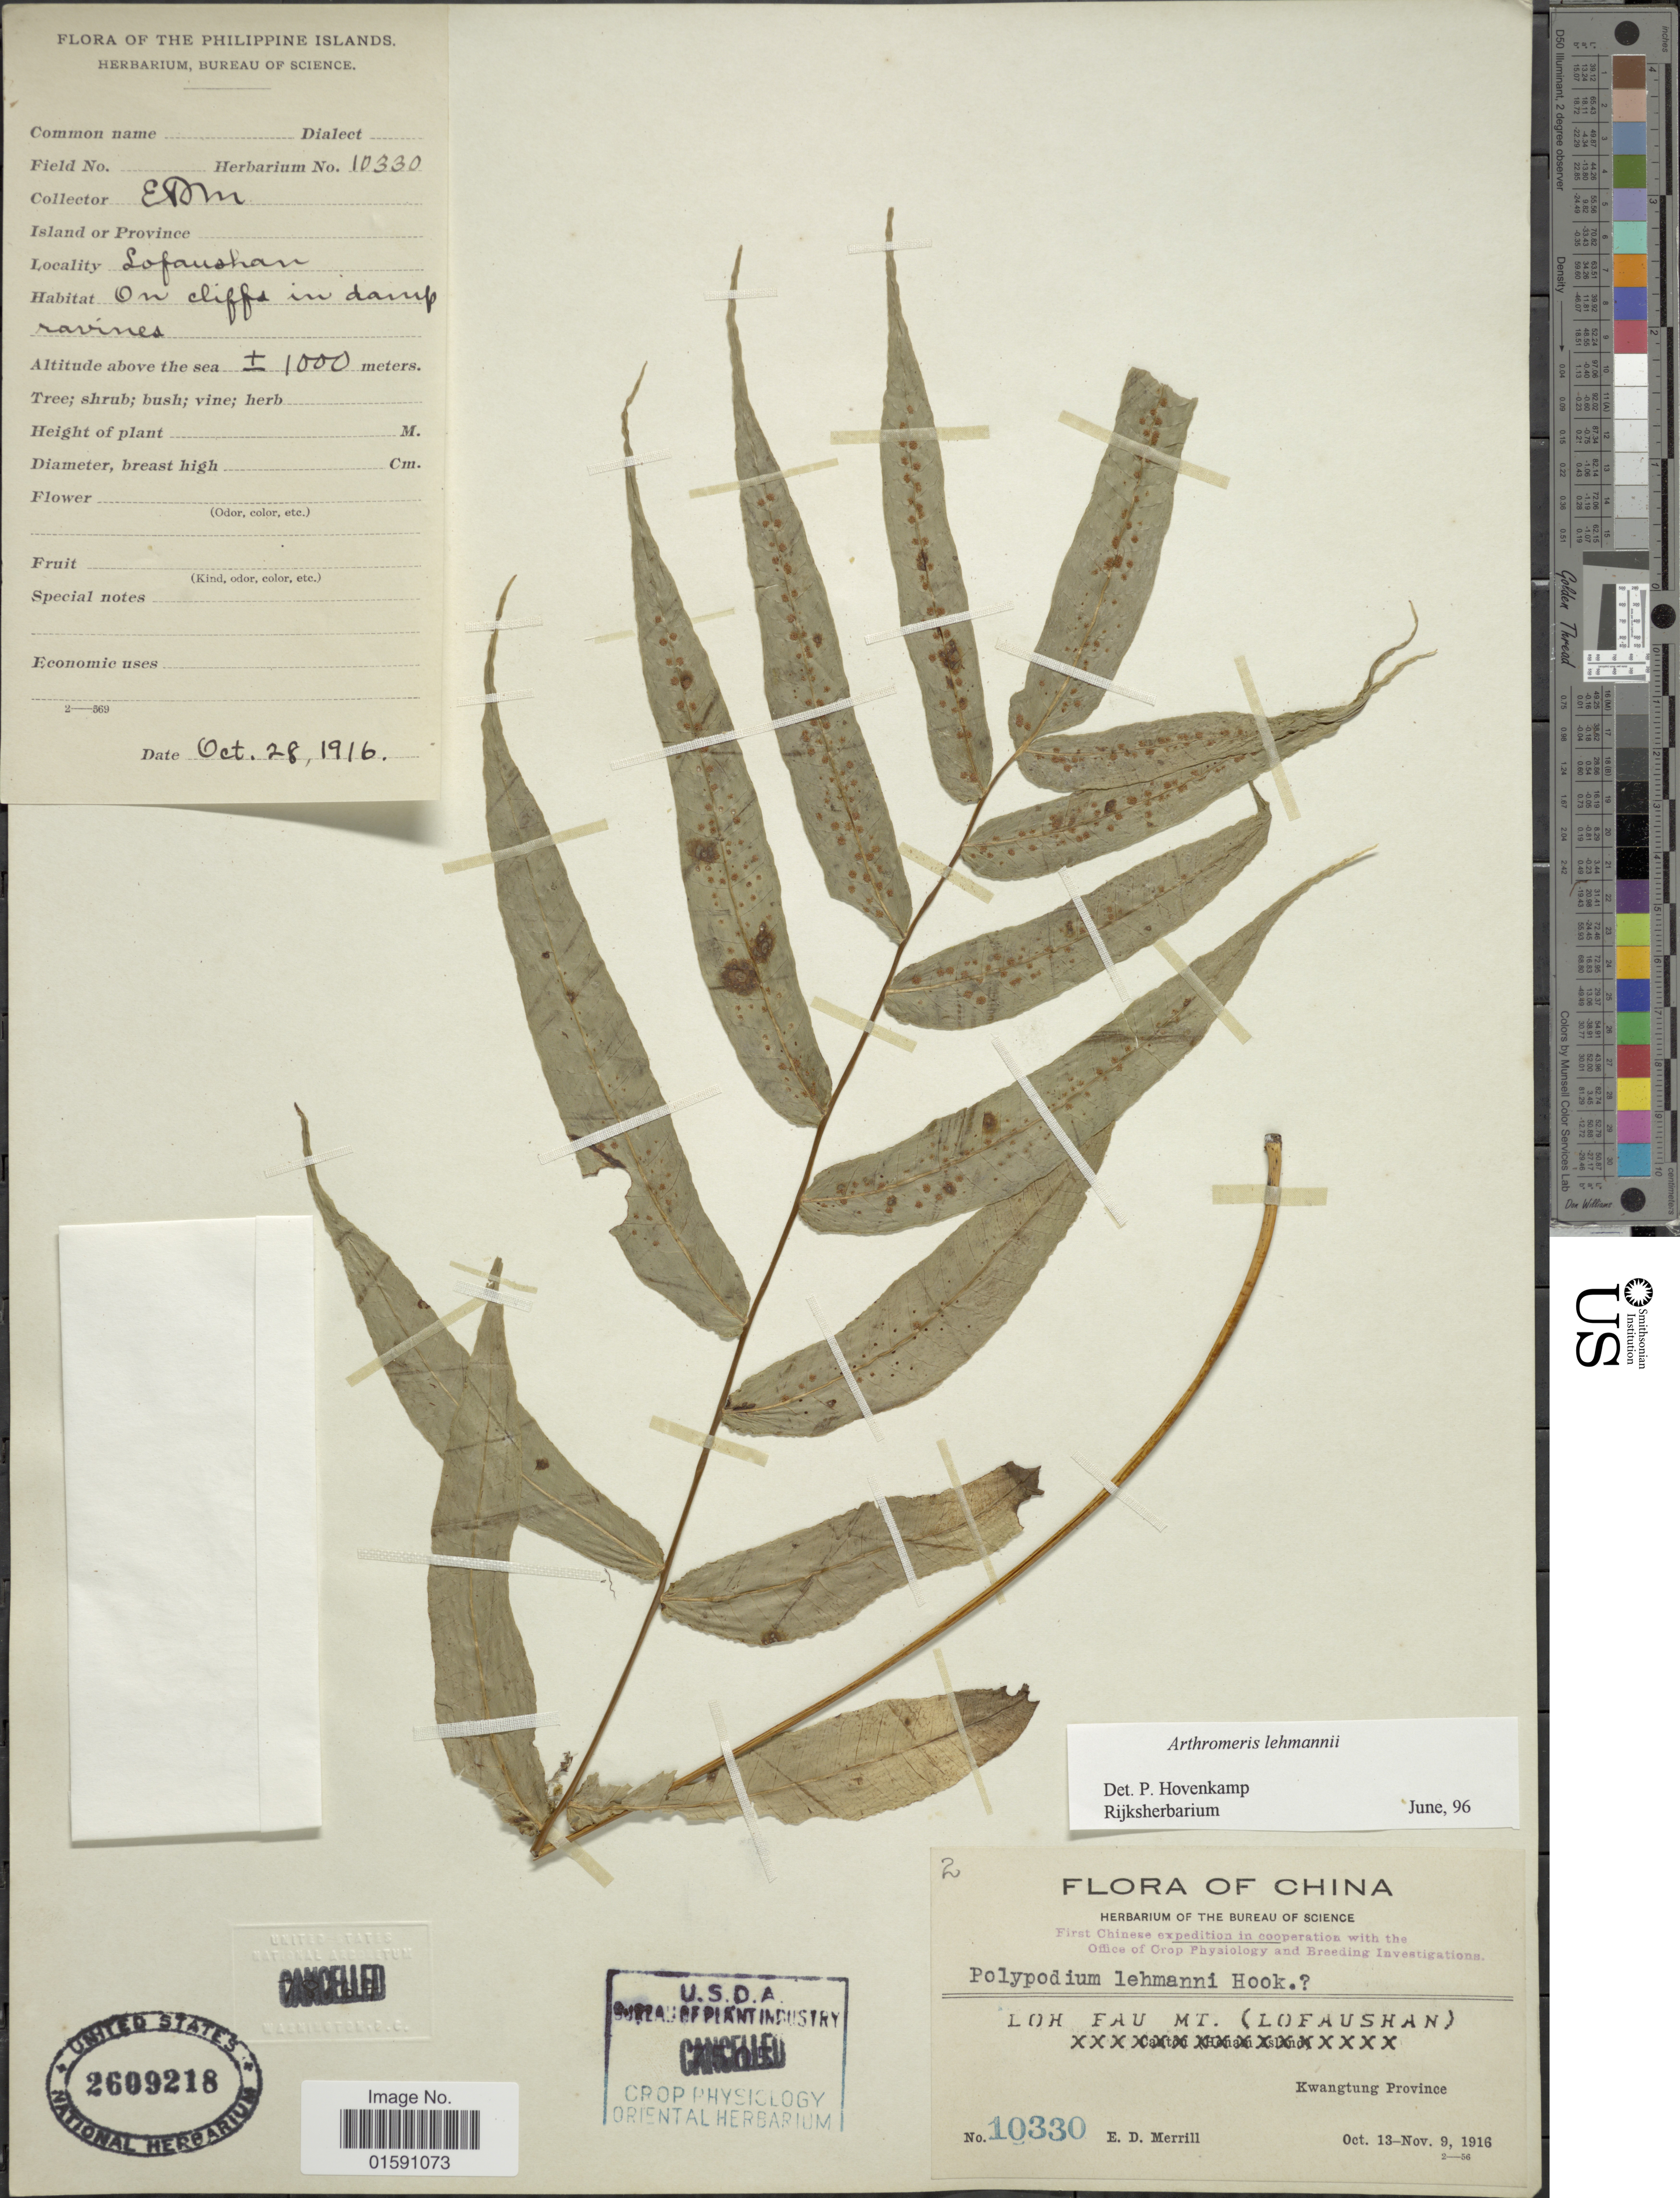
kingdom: Plantae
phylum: Tracheophyta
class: Polypodiopsida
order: Polypodiales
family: Polypodiaceae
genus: Arthromeris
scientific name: Arthromeris lehmannii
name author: (Mett.) Ching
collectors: E. D. Merrill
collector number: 10330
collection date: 1916-10-28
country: China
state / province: Guangdong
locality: Kwangtung Province. Lo Fau Mt (Lofaushan)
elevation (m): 1000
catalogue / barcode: US 2609218